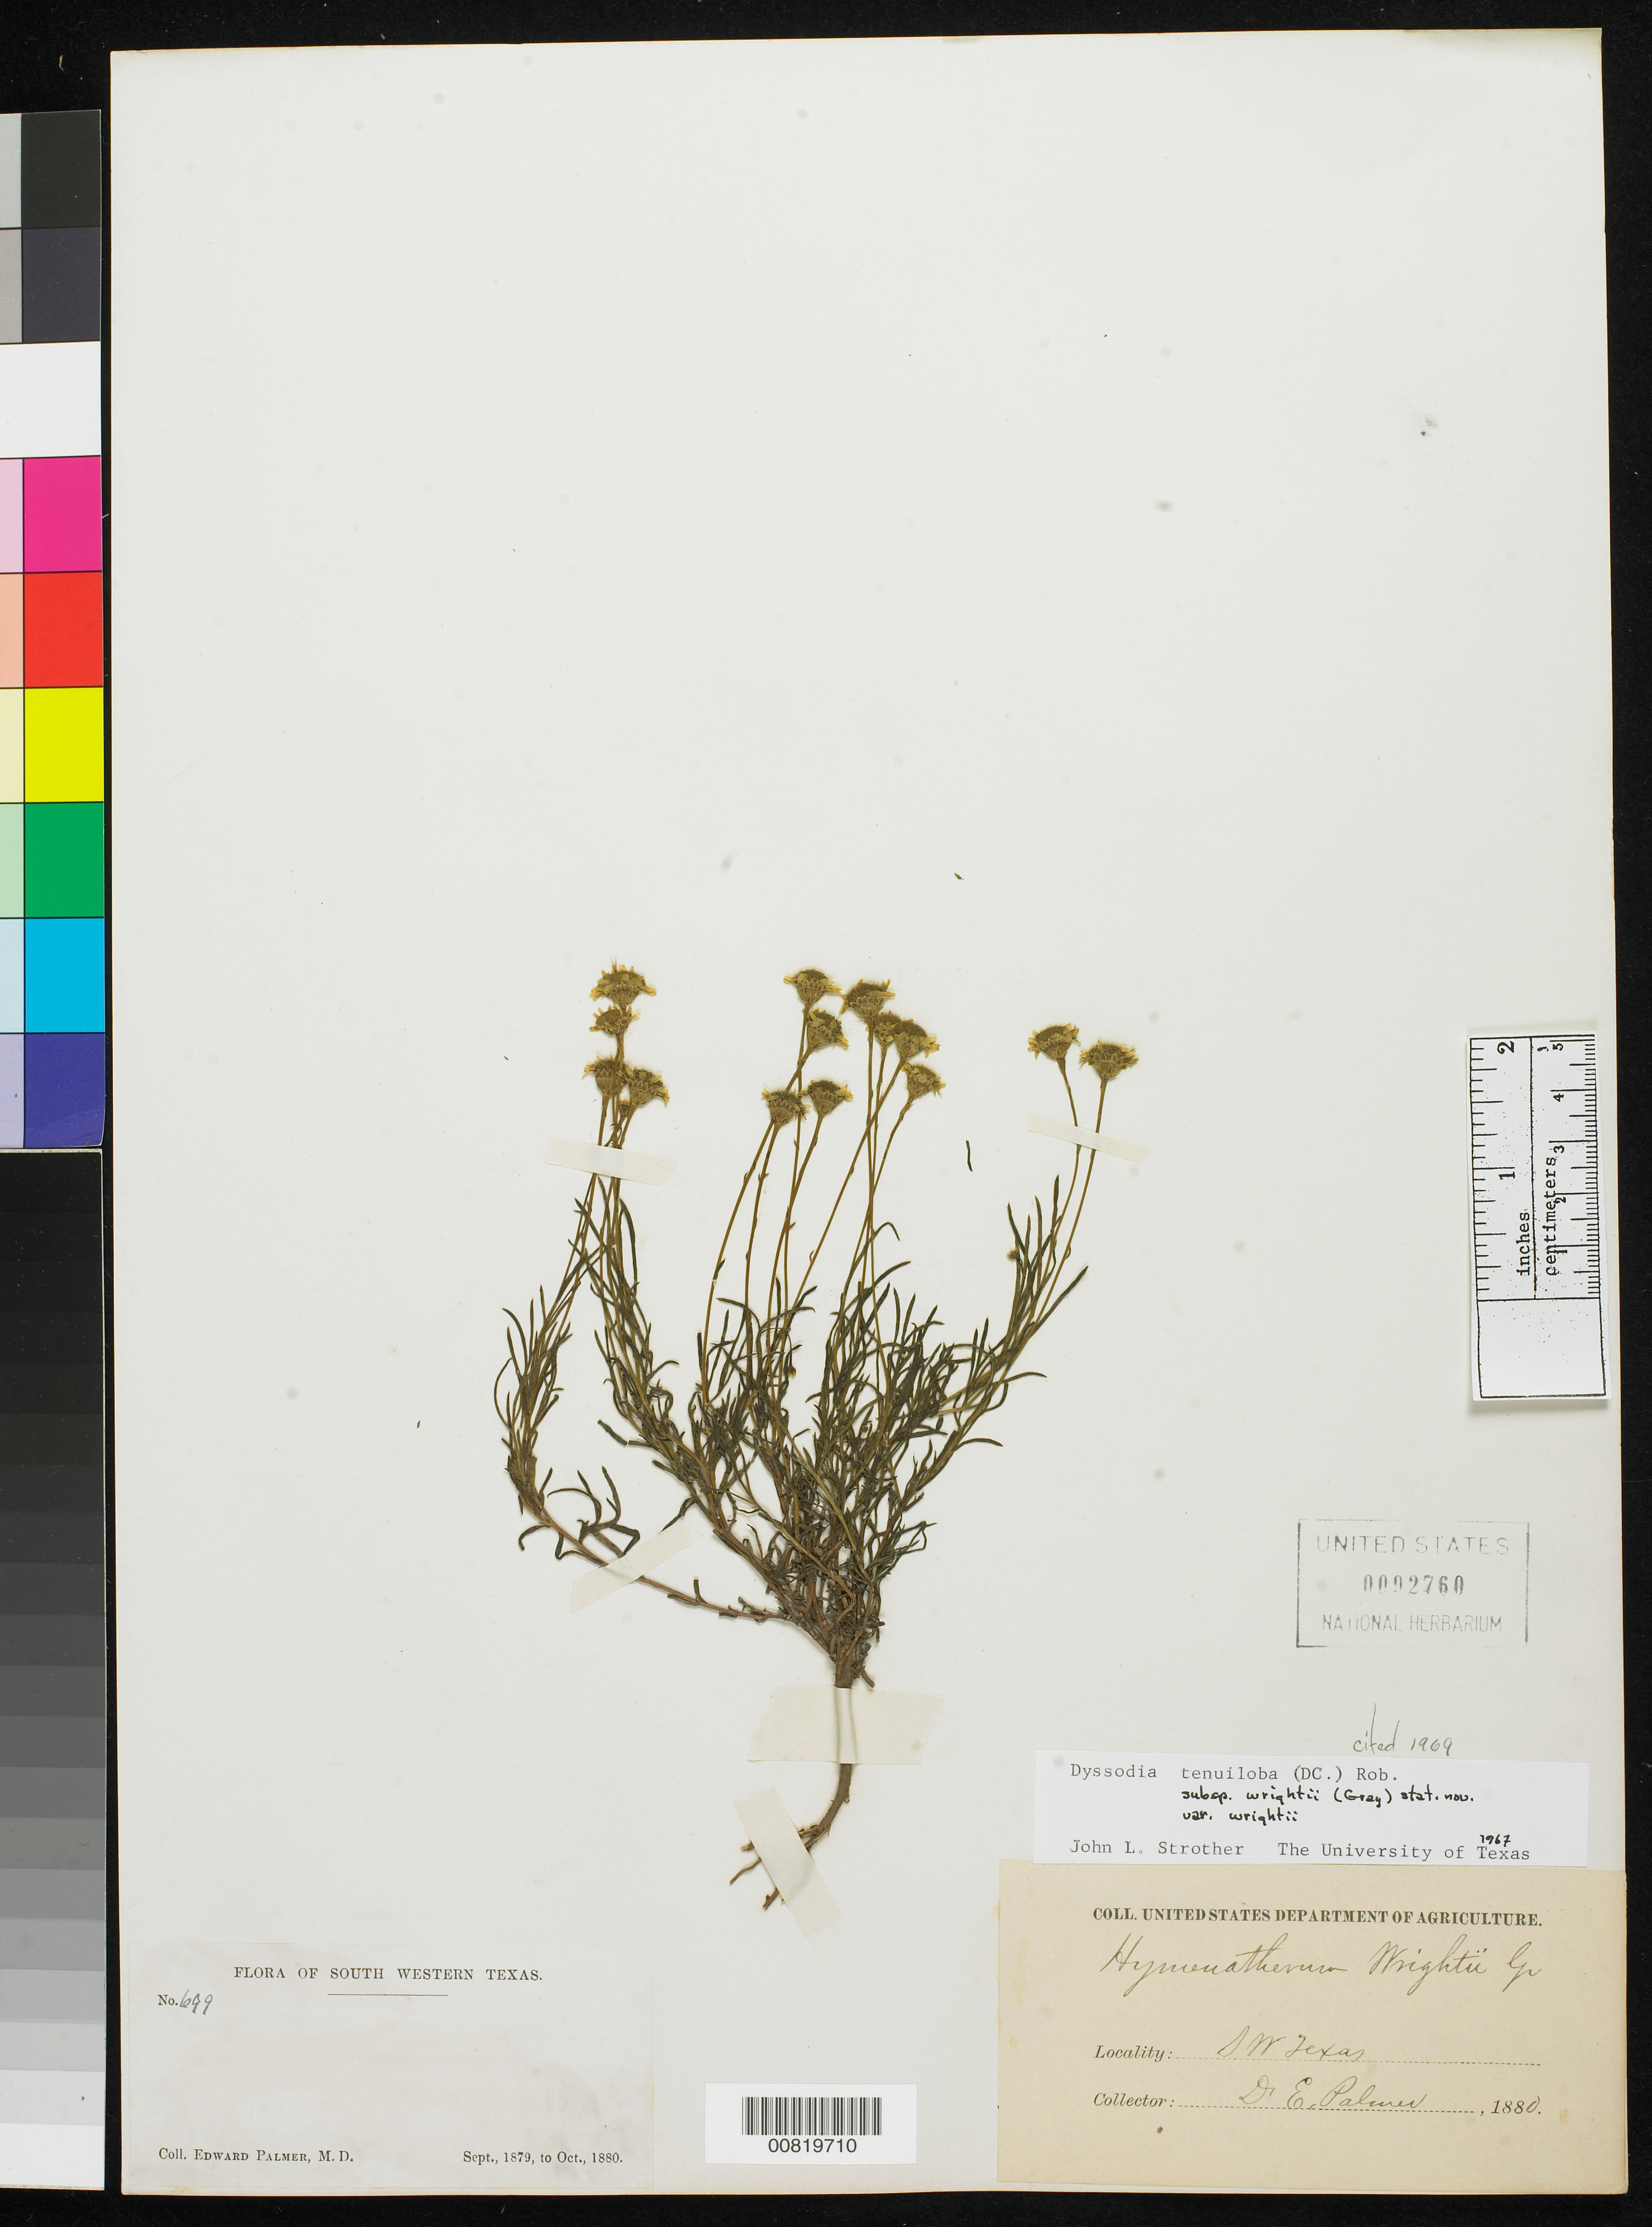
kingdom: Plantae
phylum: Tracheophyta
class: Magnoliopsida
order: Asterales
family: Asteraceae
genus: Thymophylla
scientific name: Thymophylla tenuiloba var. wrightii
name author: (A. Gray) Strother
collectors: E. Palmer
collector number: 699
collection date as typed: Sep 1879 to -- Oct 1880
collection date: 1879-09/1880-10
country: United States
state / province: Texas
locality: South Western Texas.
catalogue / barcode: US 92760